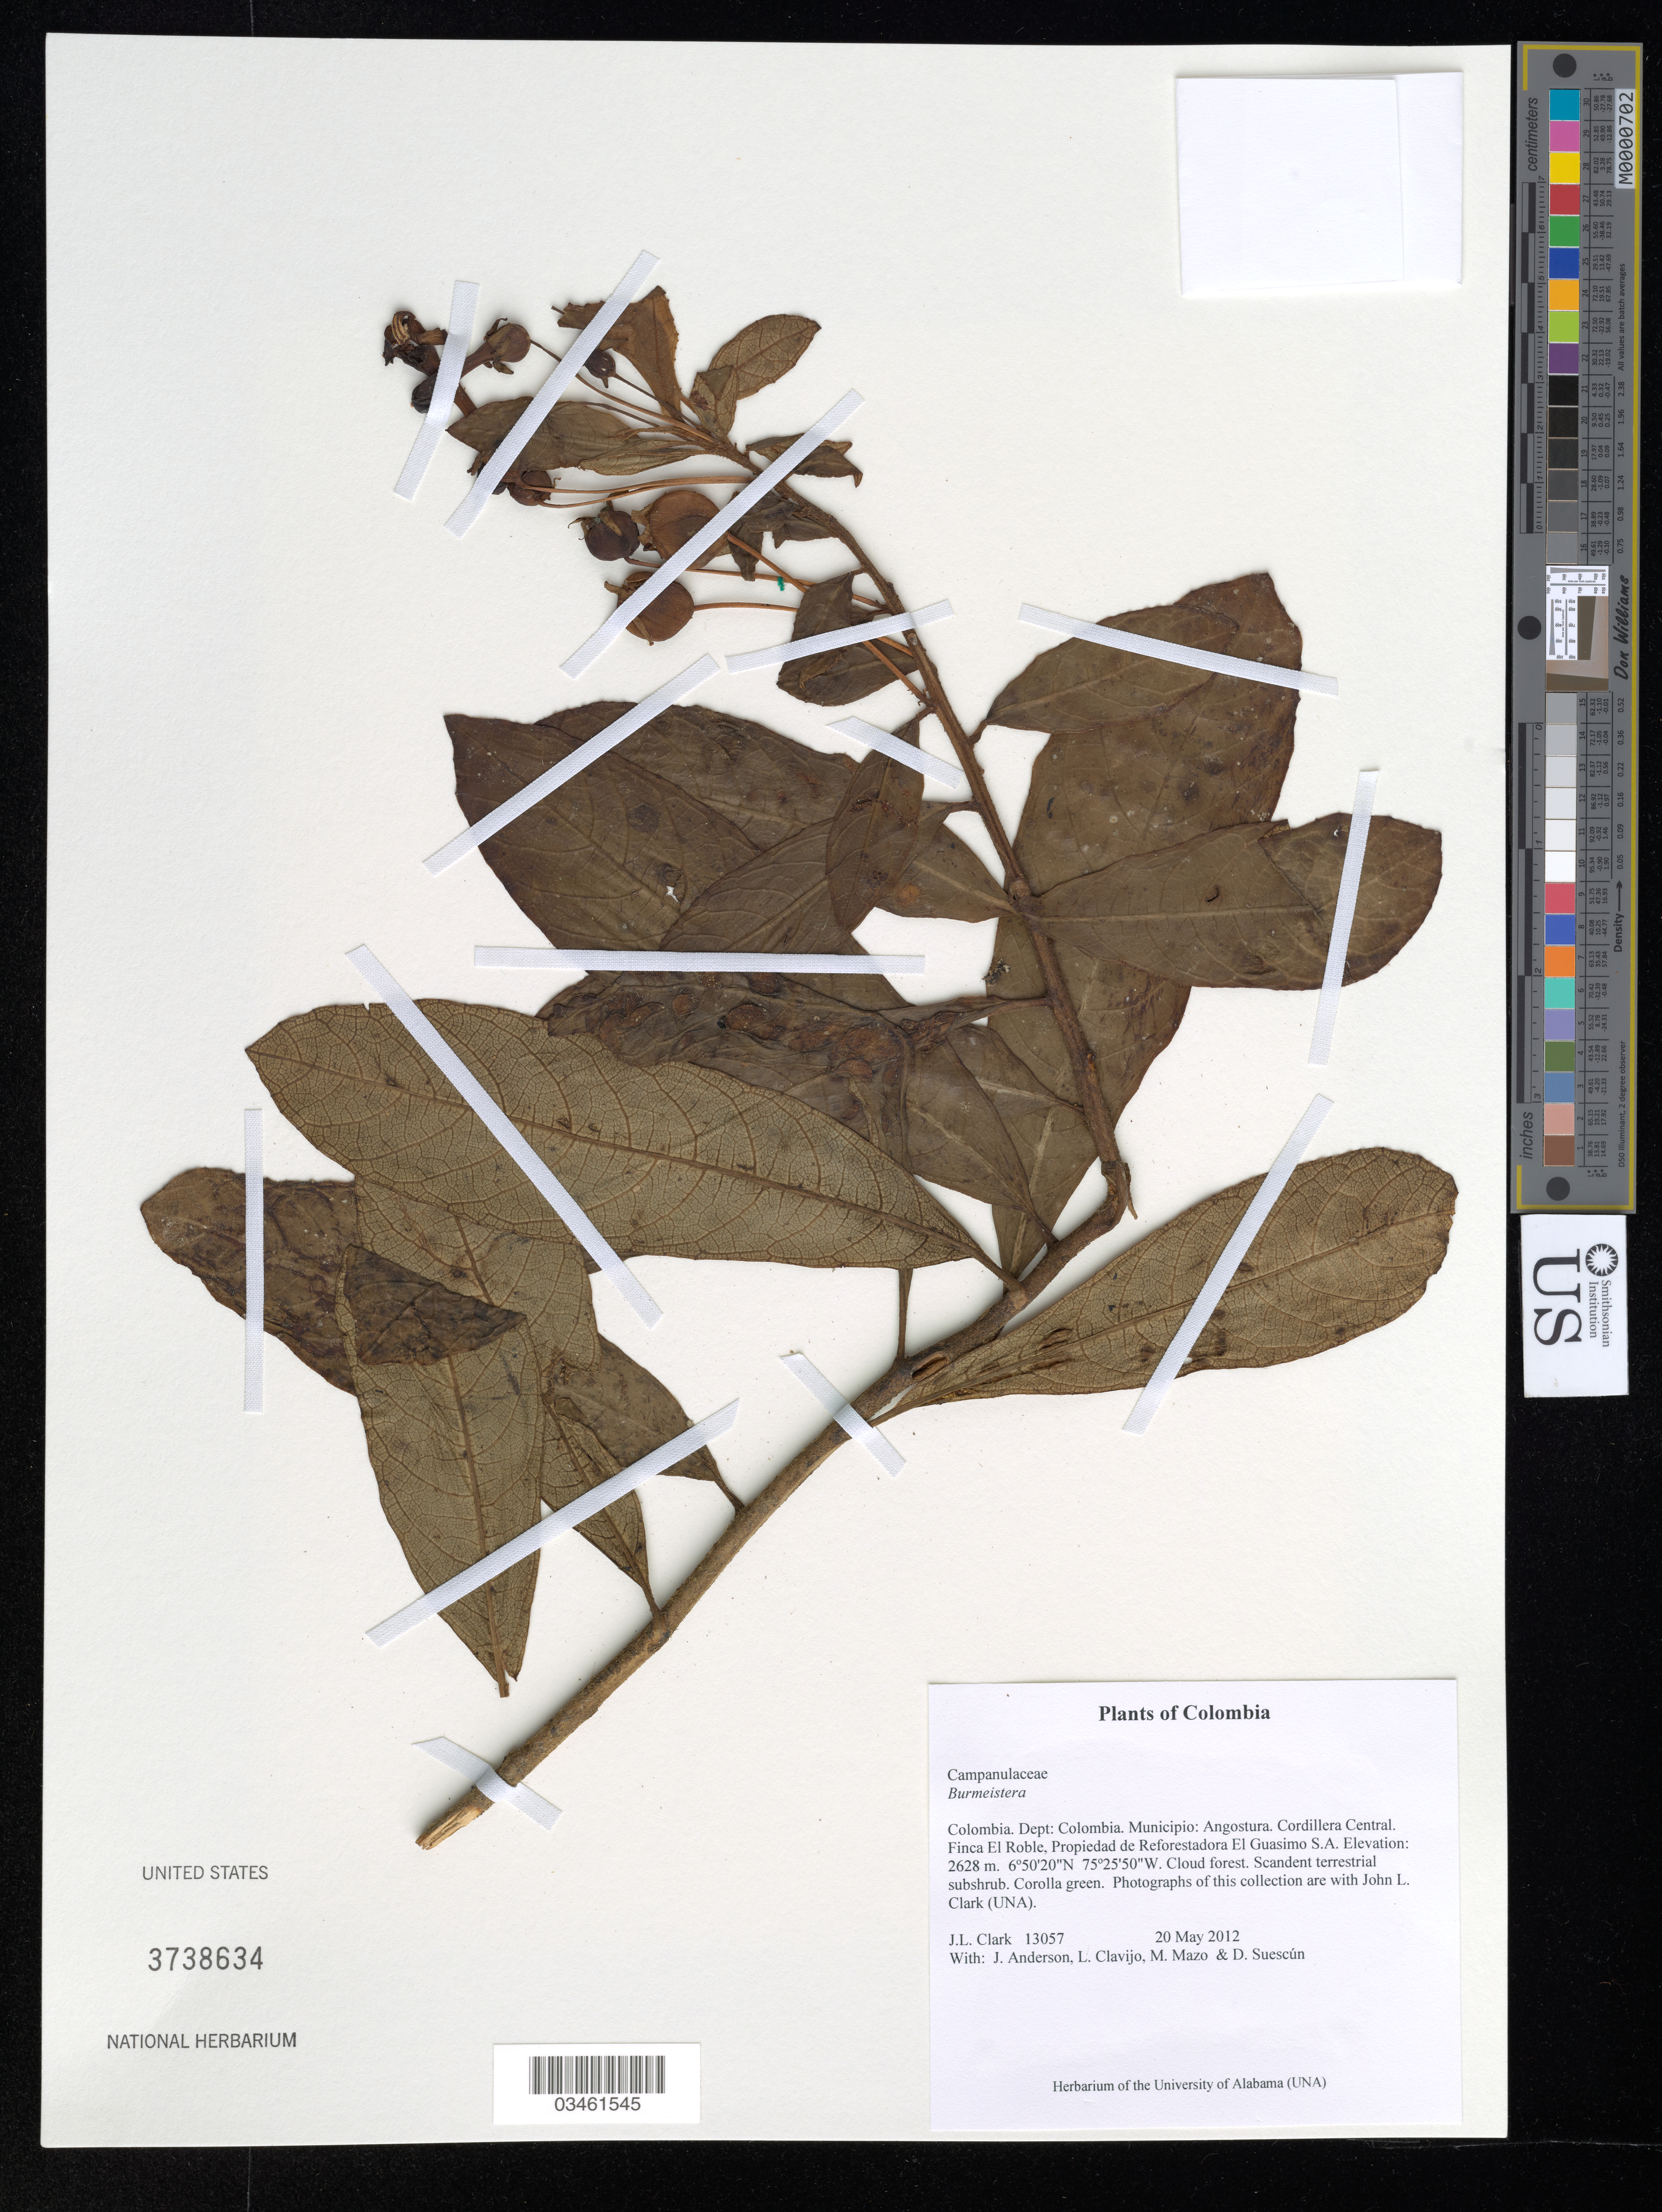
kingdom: Plantae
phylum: Tracheophyta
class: Magnoliopsida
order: Asterales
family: Campanulaceae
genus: Burmeistera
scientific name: Burmeistera sp.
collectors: J. L. Clark, J. Anderson, L. Clavijo, M. Mazo & D. Suescún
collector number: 13057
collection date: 2012-05-20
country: Colombia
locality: Dept: Colombia. Municipio: Angostura. Cordillera Central. Finca El Roble, Propiedad de Reforestadora El Guasimo S. A.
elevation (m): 2628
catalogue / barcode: US 3738634